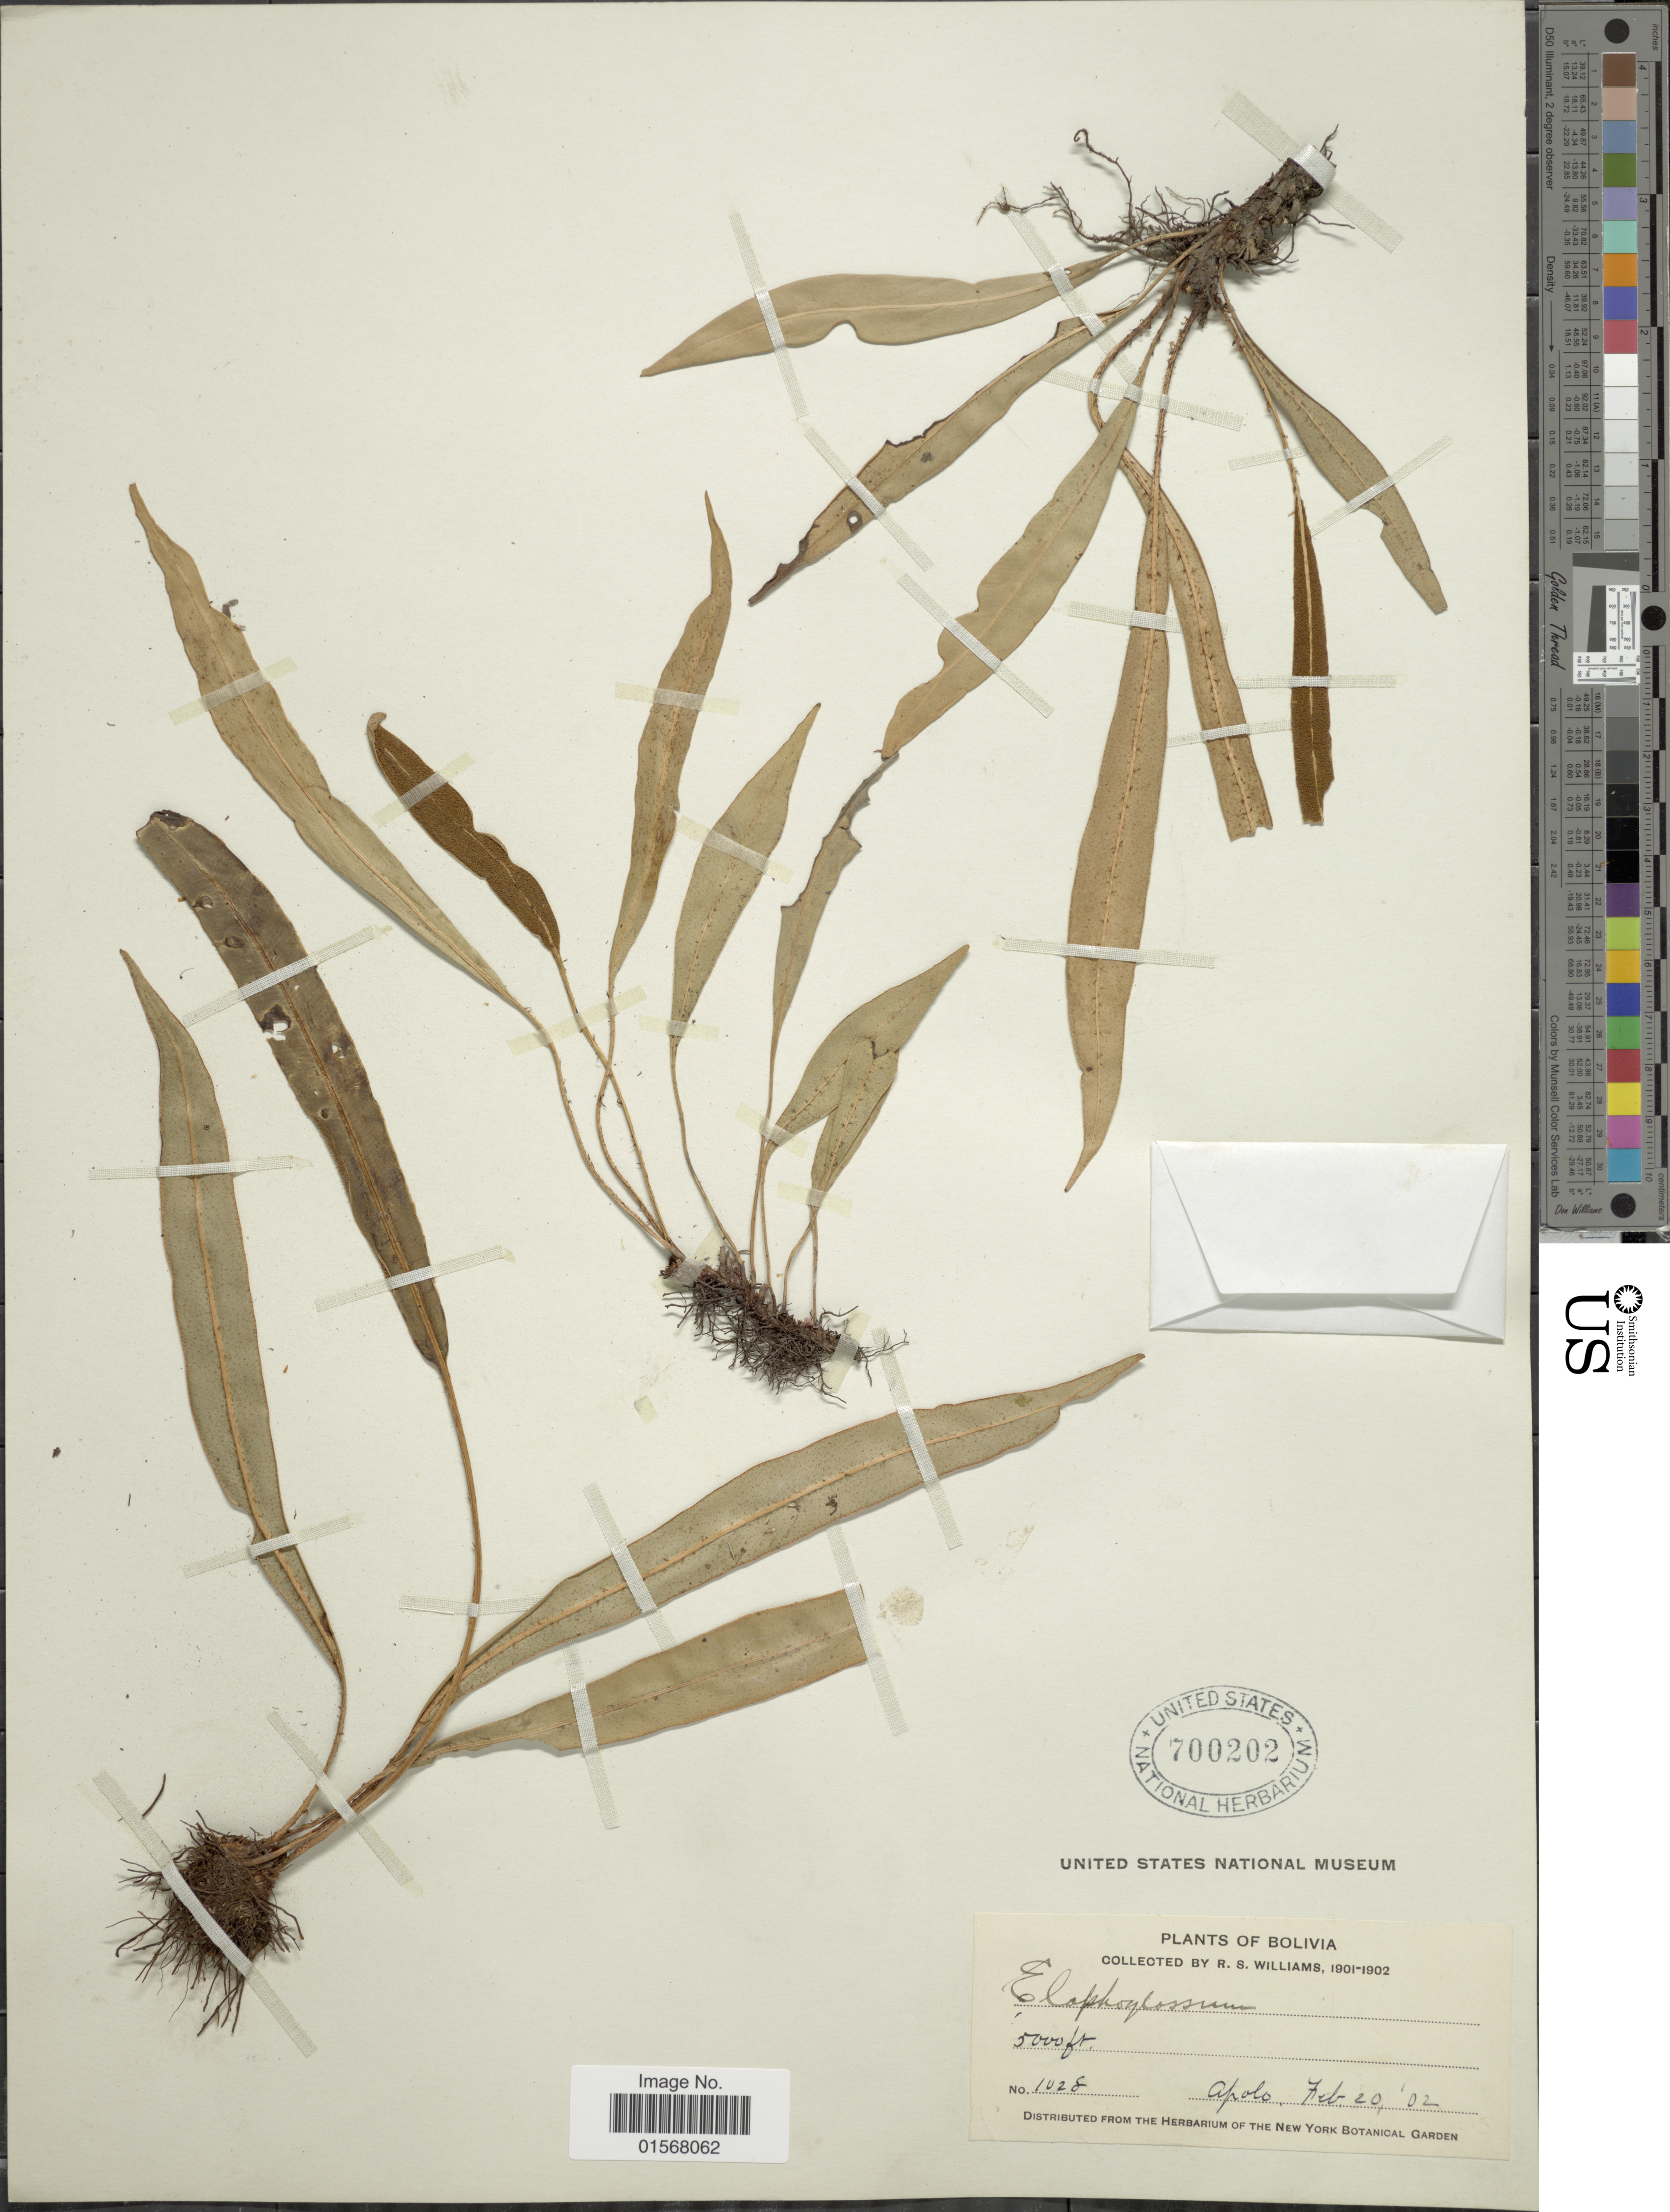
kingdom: Plantae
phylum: Tracheophyta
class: Polypodiopsida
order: Polypodiales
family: Dryopteridaceae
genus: Elaphoglossum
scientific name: Elaphoglossum sp.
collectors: R. S. Williams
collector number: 1028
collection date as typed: Feb. 20, 1902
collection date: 1902-02-20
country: Bolivia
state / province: La Paz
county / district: Franz Tamayo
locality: Apolo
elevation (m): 1524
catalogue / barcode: US 700202